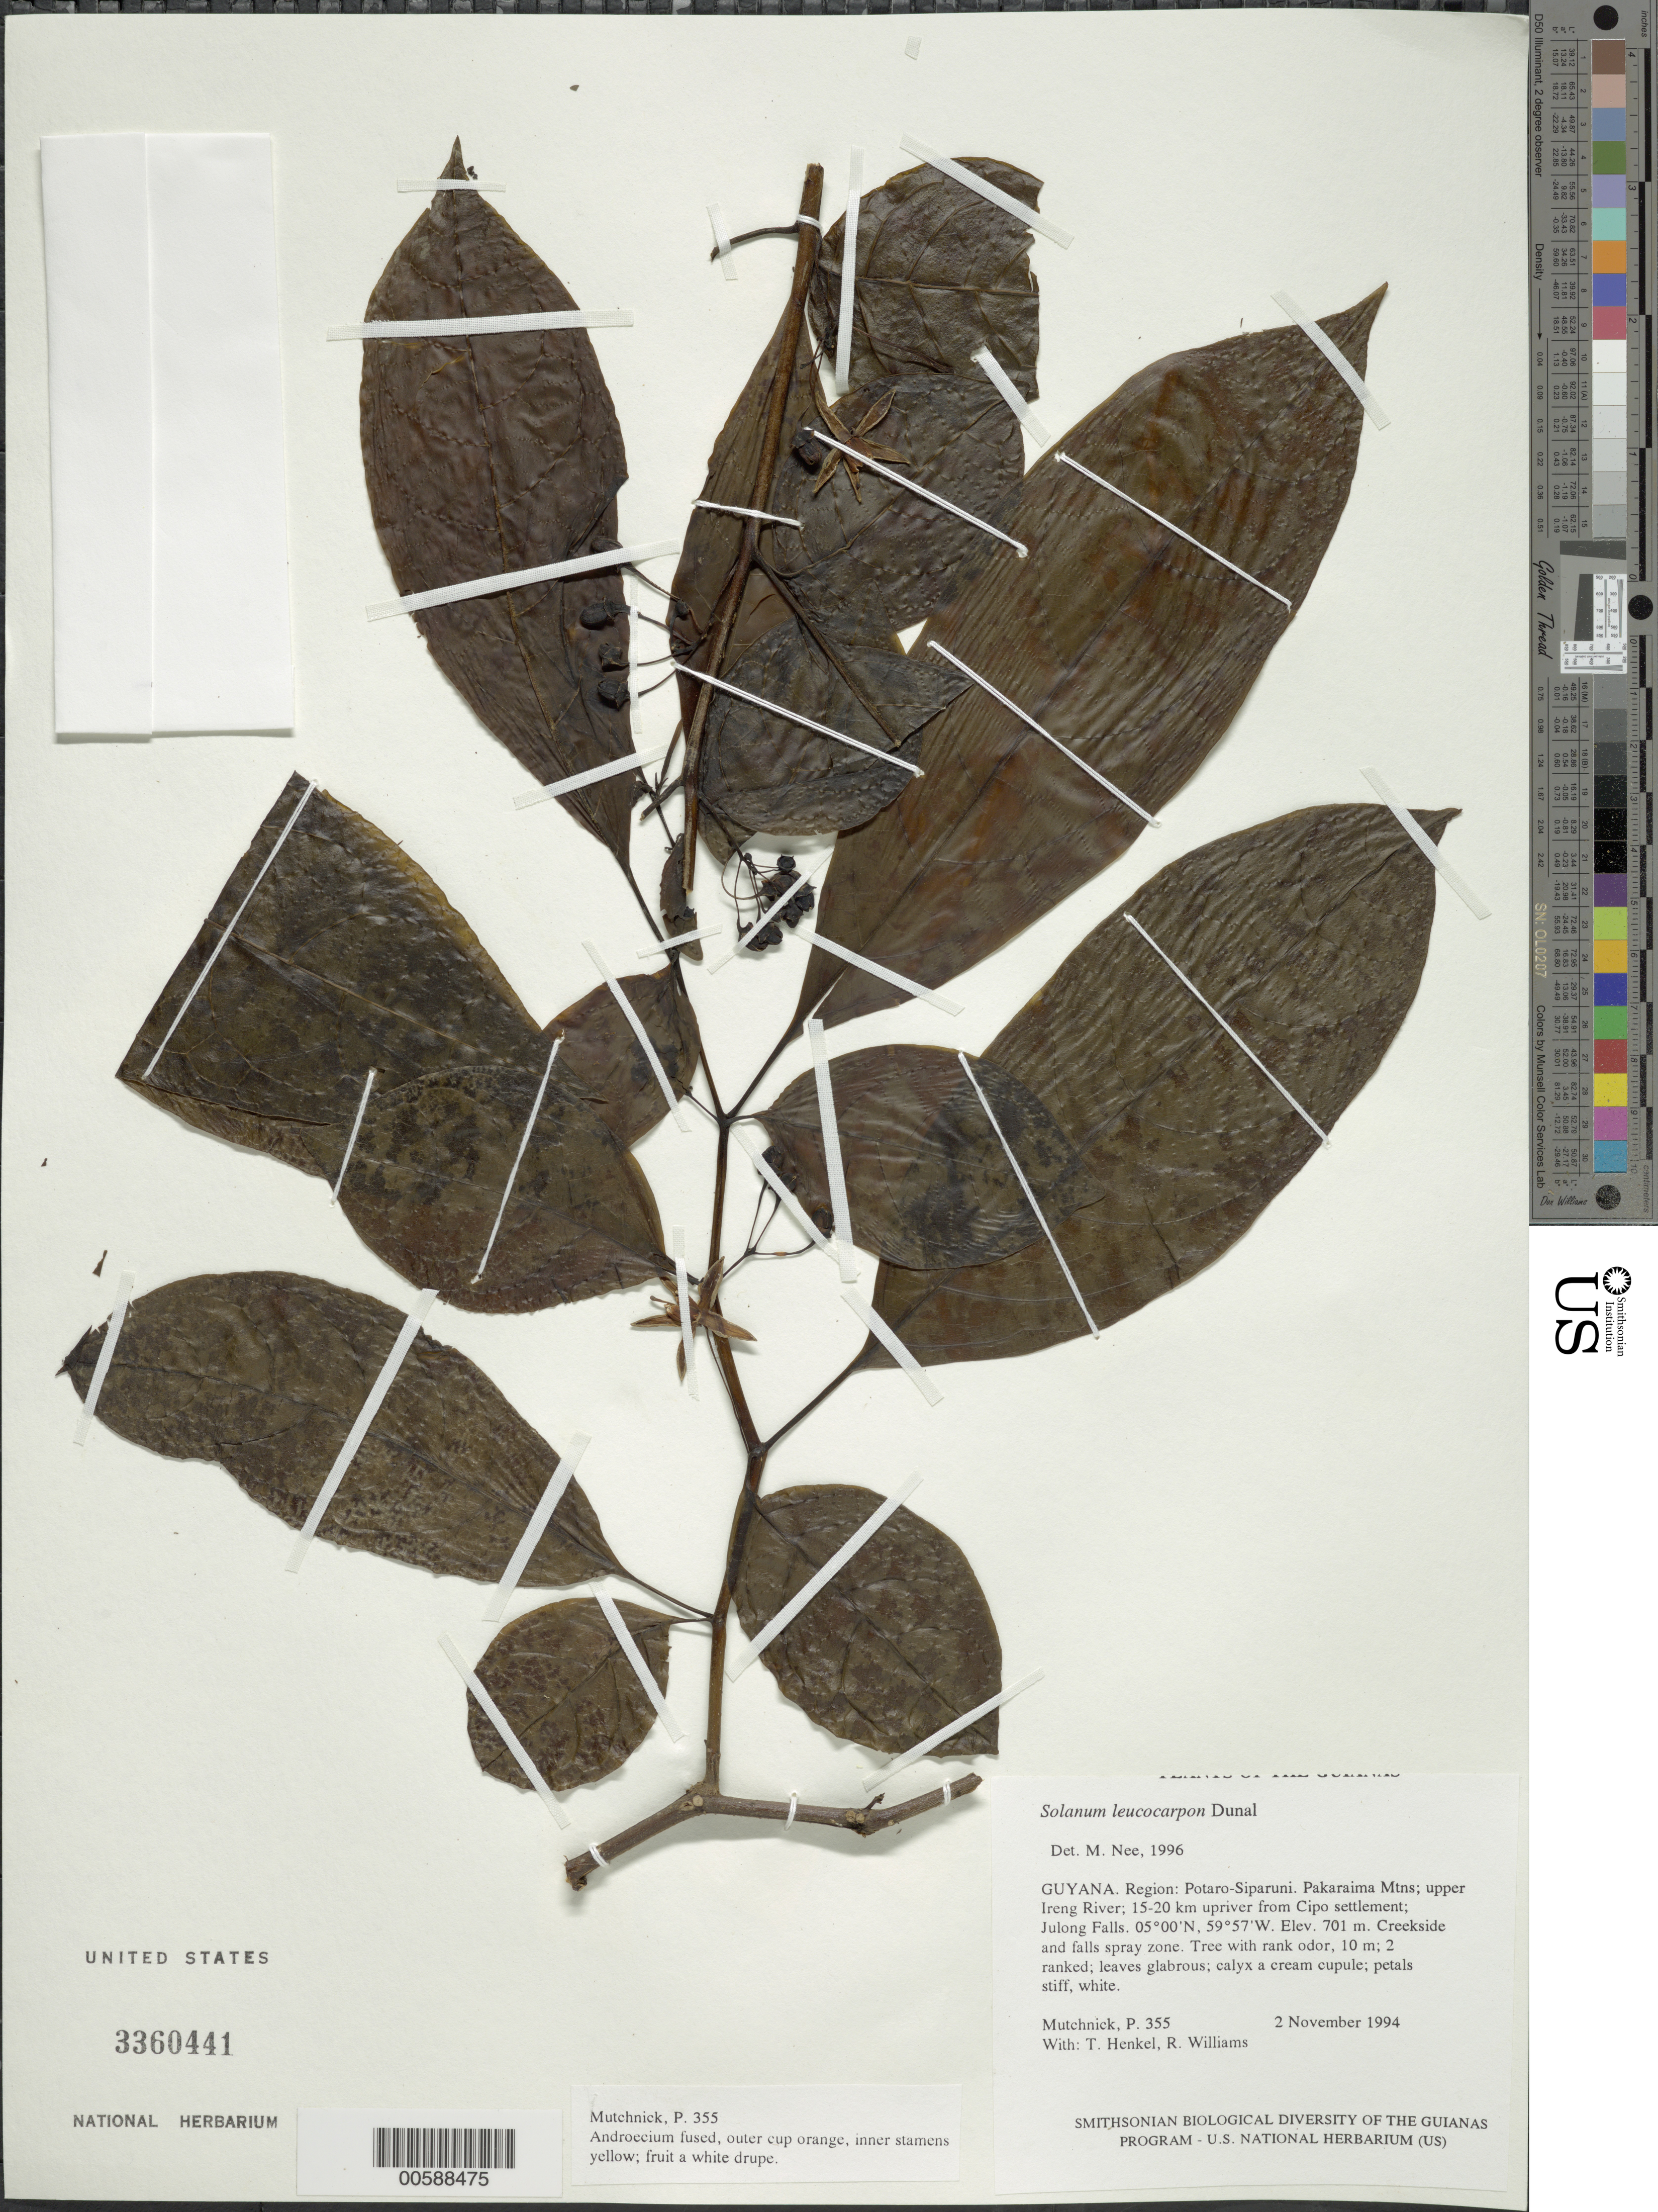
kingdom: Plantae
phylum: Tracheophyta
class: Magnoliopsida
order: Solanales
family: Solanaceae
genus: Solanum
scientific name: Solanum leucocarpon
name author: Dunal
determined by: Nee, Michael H.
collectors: P. Mutchnick, T. Henkel & R. Williams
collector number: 355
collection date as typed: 11 Nov 1994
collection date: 1994-11-11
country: Guyana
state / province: Potaro-Siparuni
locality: Pakaraima Mtns; upper Ireng River; 15-20 km upriver from Cipo settlement; Julong Falls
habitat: Creekside and falls spray zone.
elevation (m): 701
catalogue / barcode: US 3360441